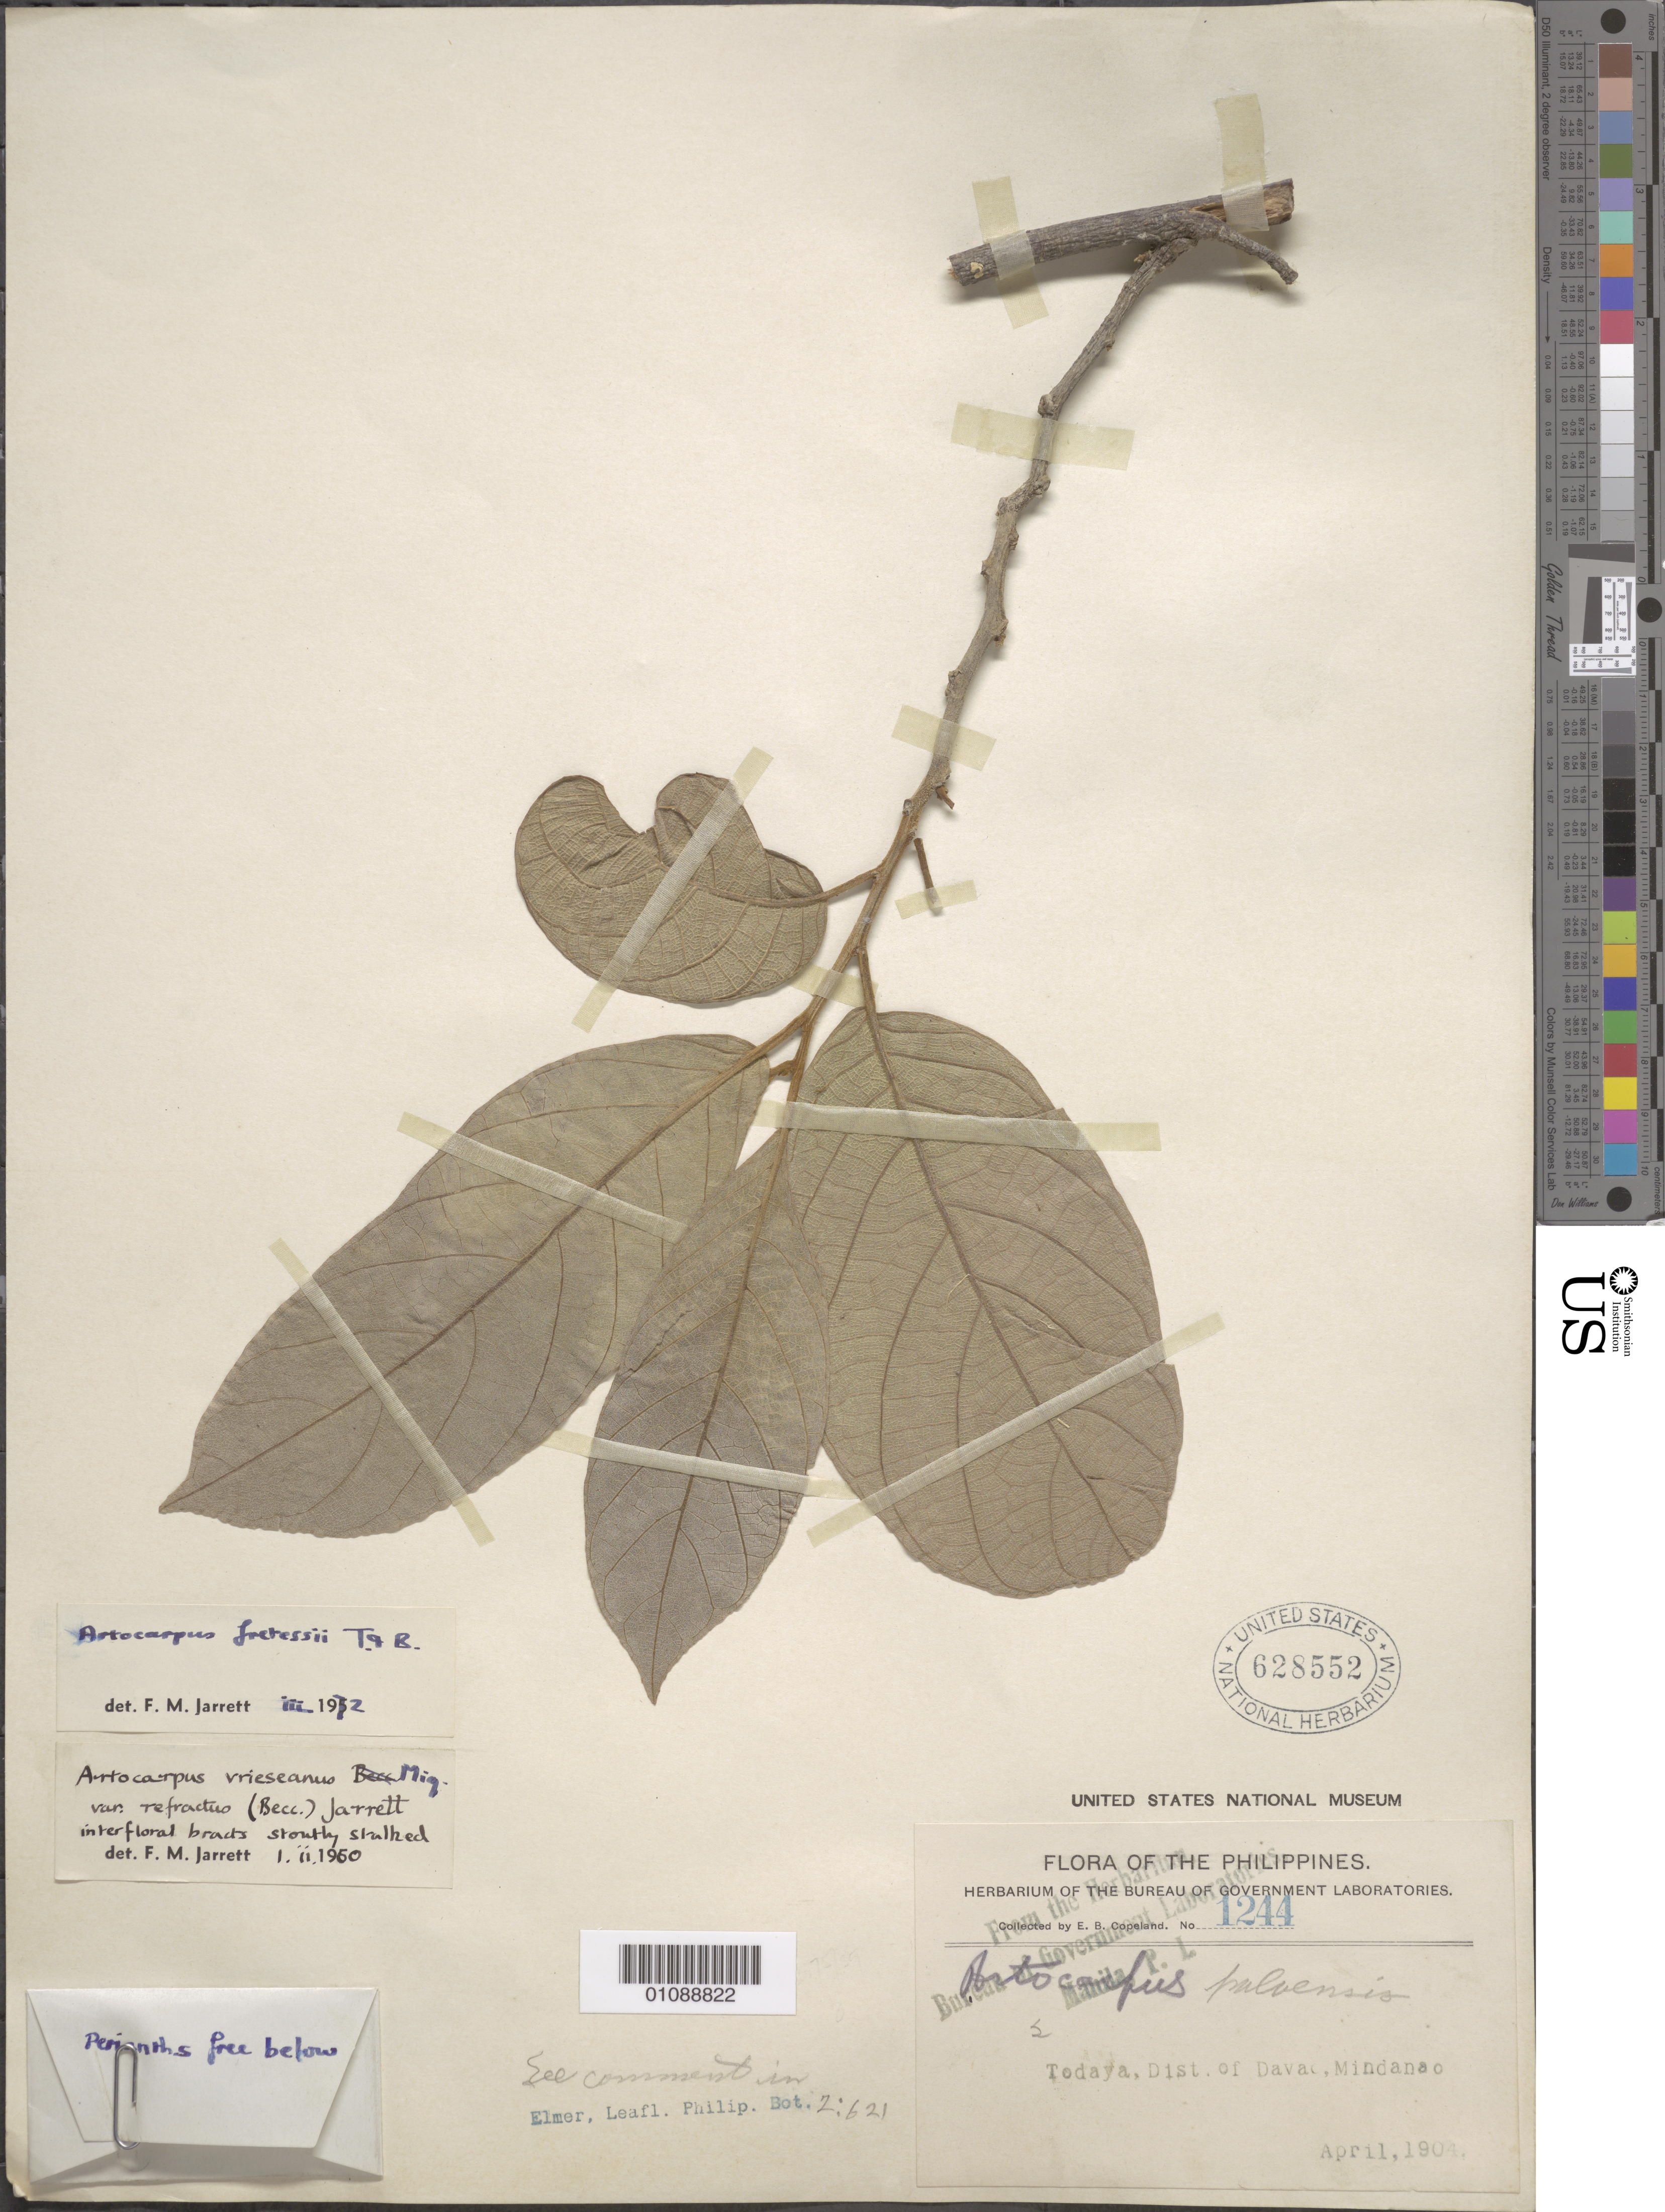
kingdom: Plantae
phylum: Tracheophyta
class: Magnoliopsida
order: Rosales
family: Moraceae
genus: Artocarpus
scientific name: Artocarpus fretessii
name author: Teijsm. & Binn. ex Hassk.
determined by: Jarrett, Frances M.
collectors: E. B. Copeland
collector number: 1244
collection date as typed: Apr 1904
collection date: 1904-04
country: Philippines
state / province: Davao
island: Mindanao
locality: Todaya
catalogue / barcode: US 628552